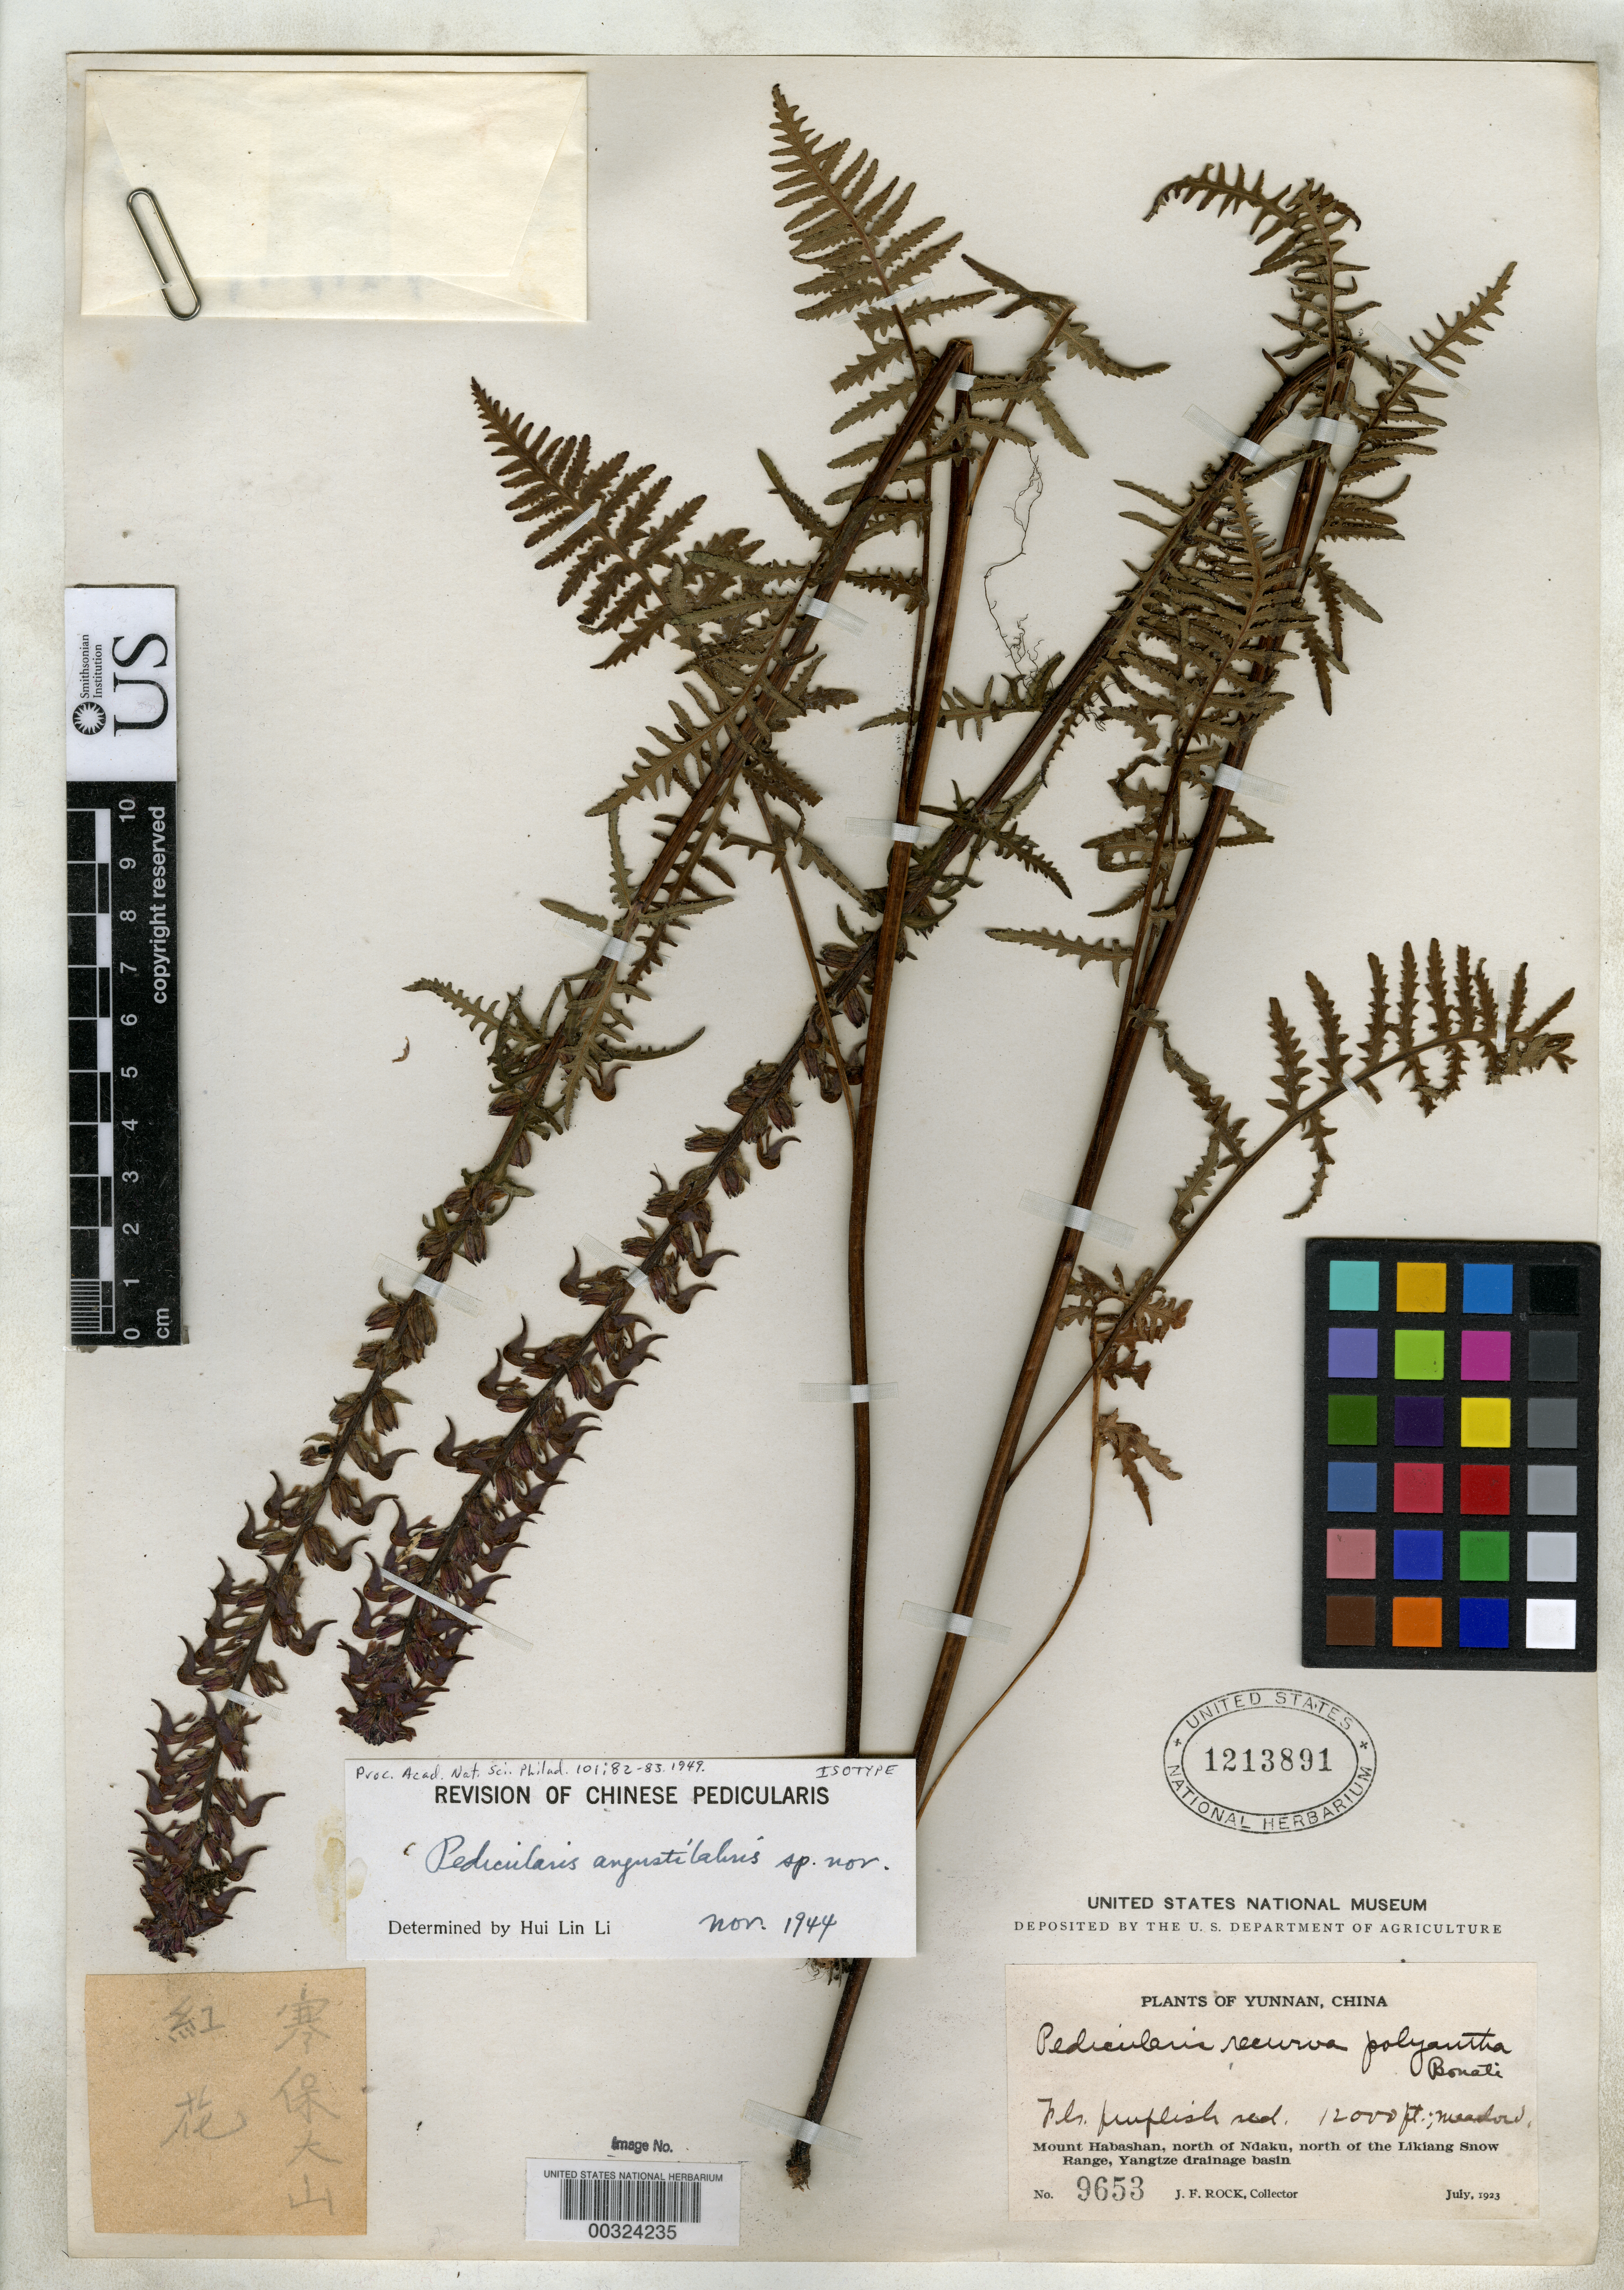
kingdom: Plantae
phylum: Tracheophyta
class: Magnoliopsida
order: Lamiales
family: Orobanchaceae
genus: Pedicularis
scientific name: Pedicularis angustilabris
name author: H.L. Li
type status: Isotype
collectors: J. F. Rock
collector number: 9653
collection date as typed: Jul 1923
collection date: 1923-07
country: China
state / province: Yunnan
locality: Mount Habashan, N of Ndaku, N of Likiang snow range, Yangtze drainage basin.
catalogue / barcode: US 1213891